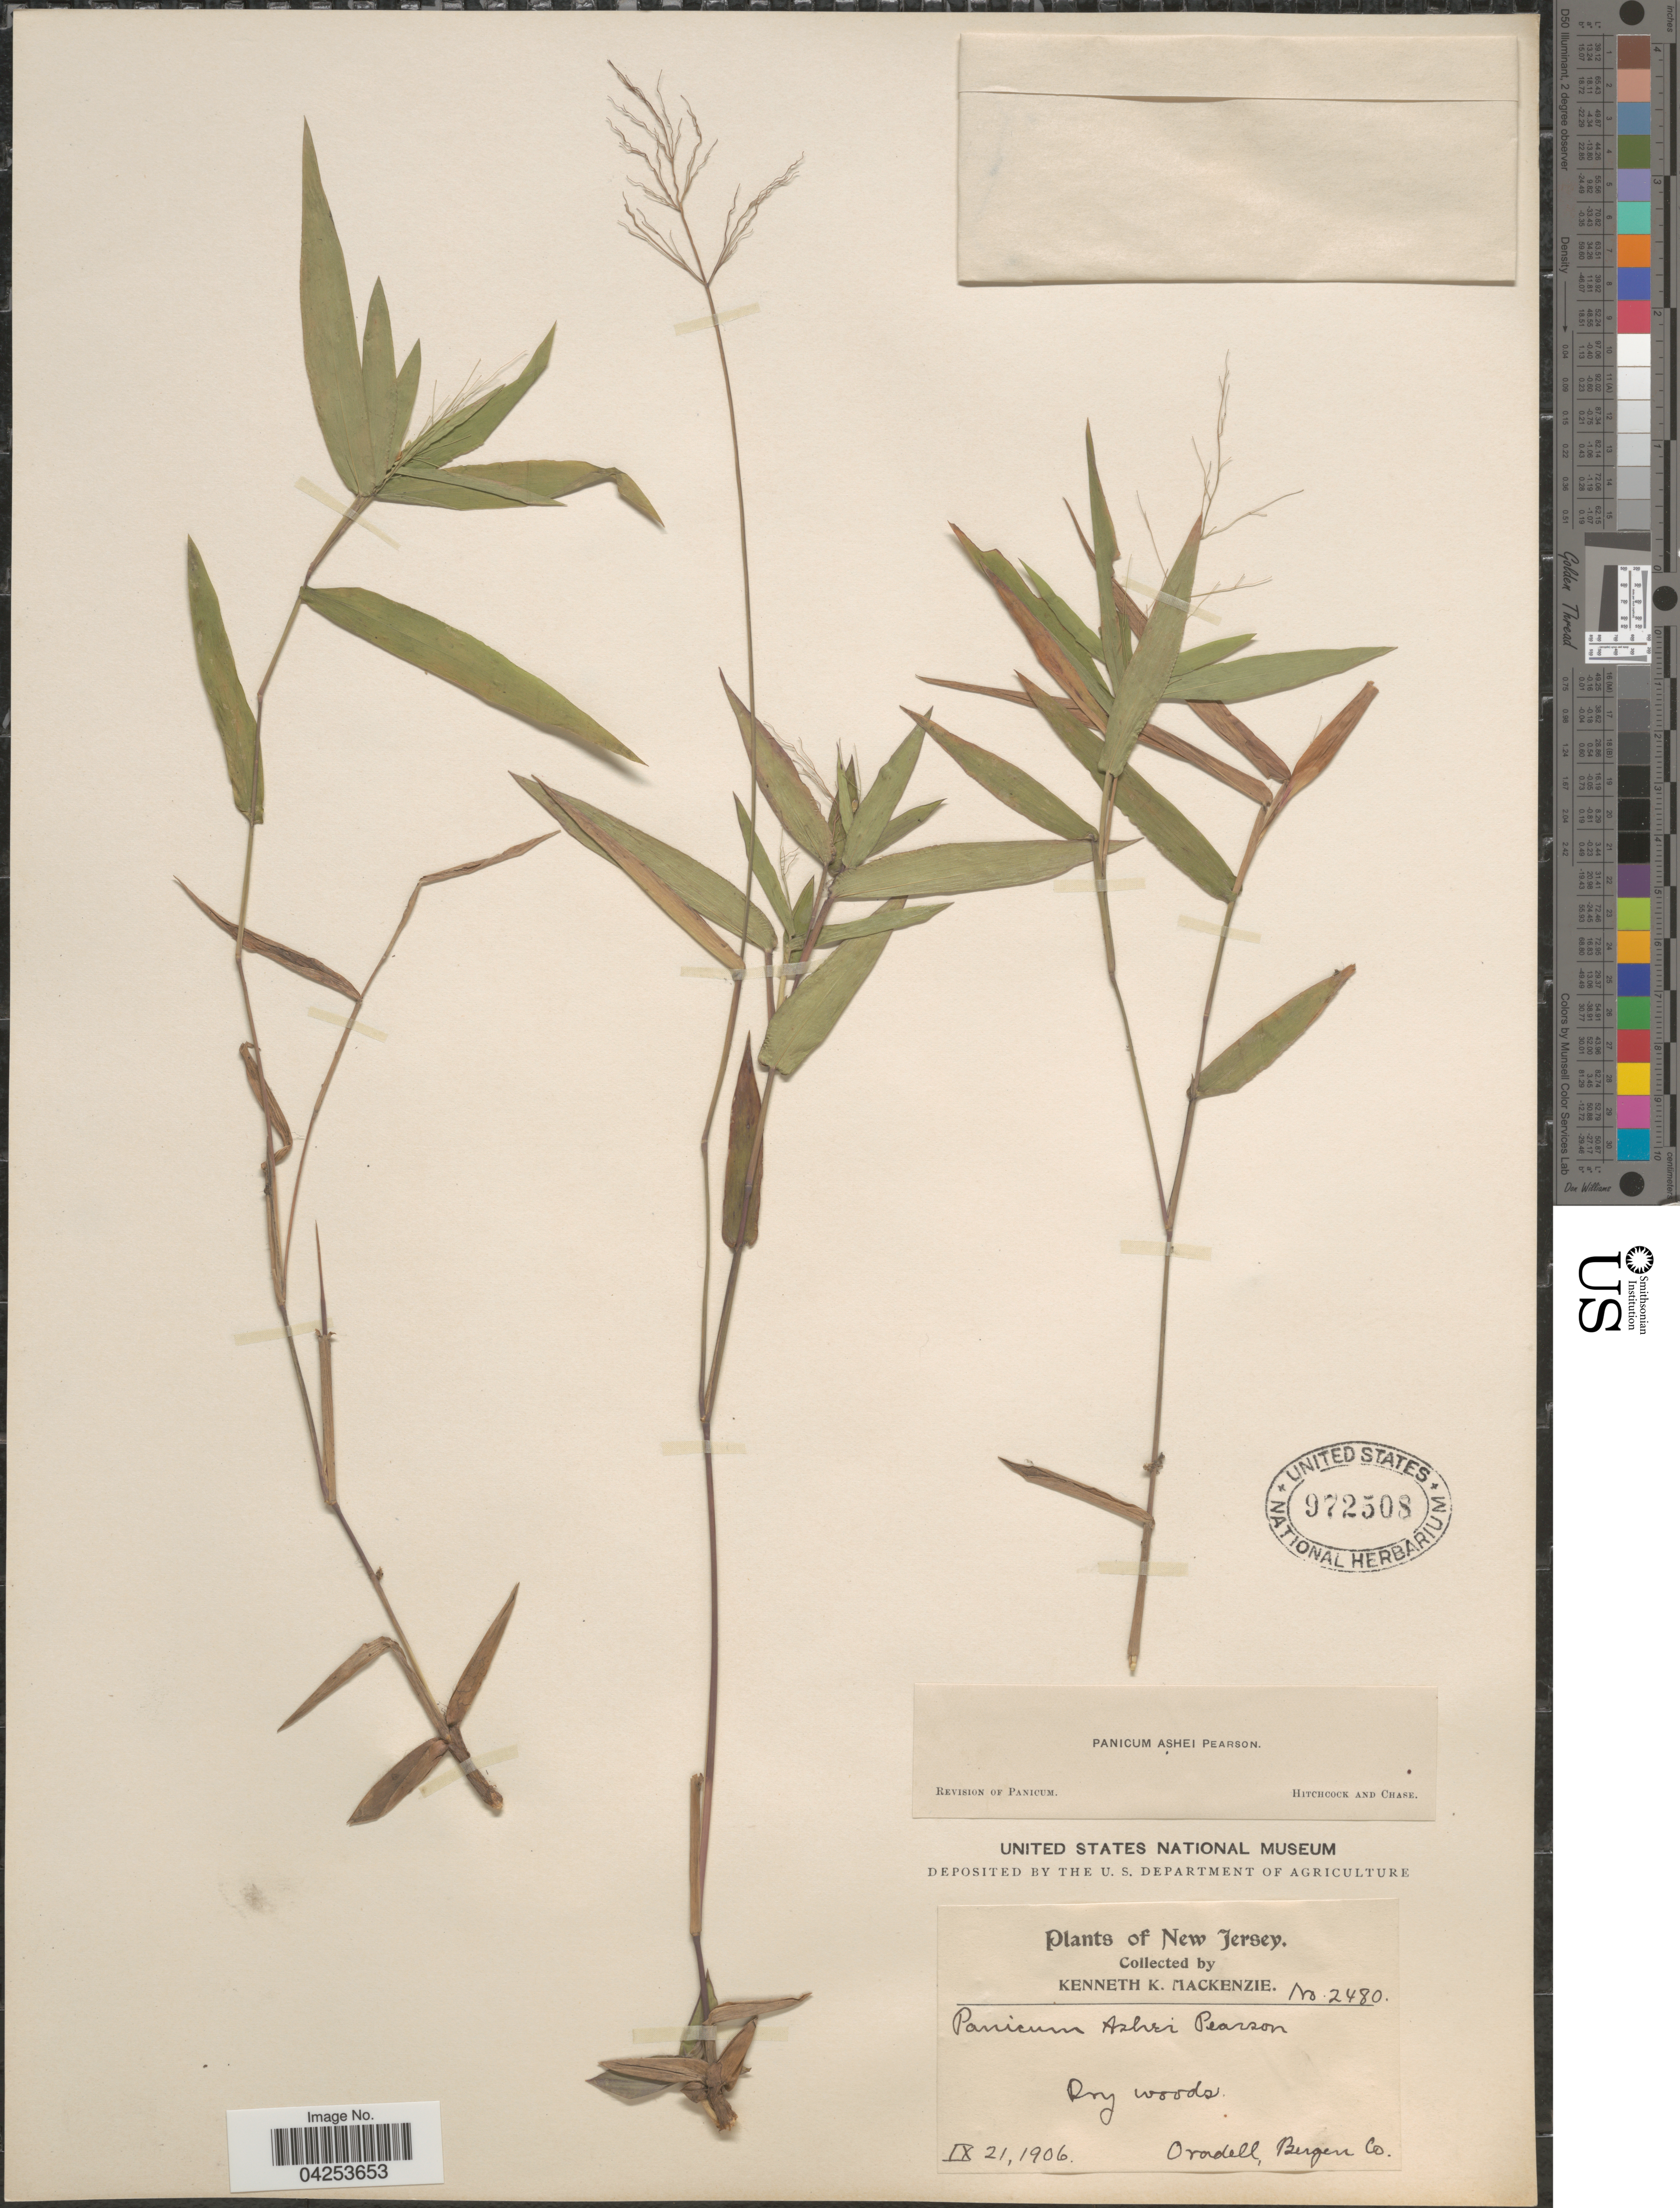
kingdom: Plantae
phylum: Tracheophyta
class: Liliopsida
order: Poales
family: Poaceae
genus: Dichanthelium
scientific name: Dichanthelium commutatum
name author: (Schult.) Gould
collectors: K. K. Mackenzie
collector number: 2480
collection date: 1906-09-21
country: United States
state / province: New Jersey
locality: Dry woods. Oradell, Bergen Co.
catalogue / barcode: US 972508